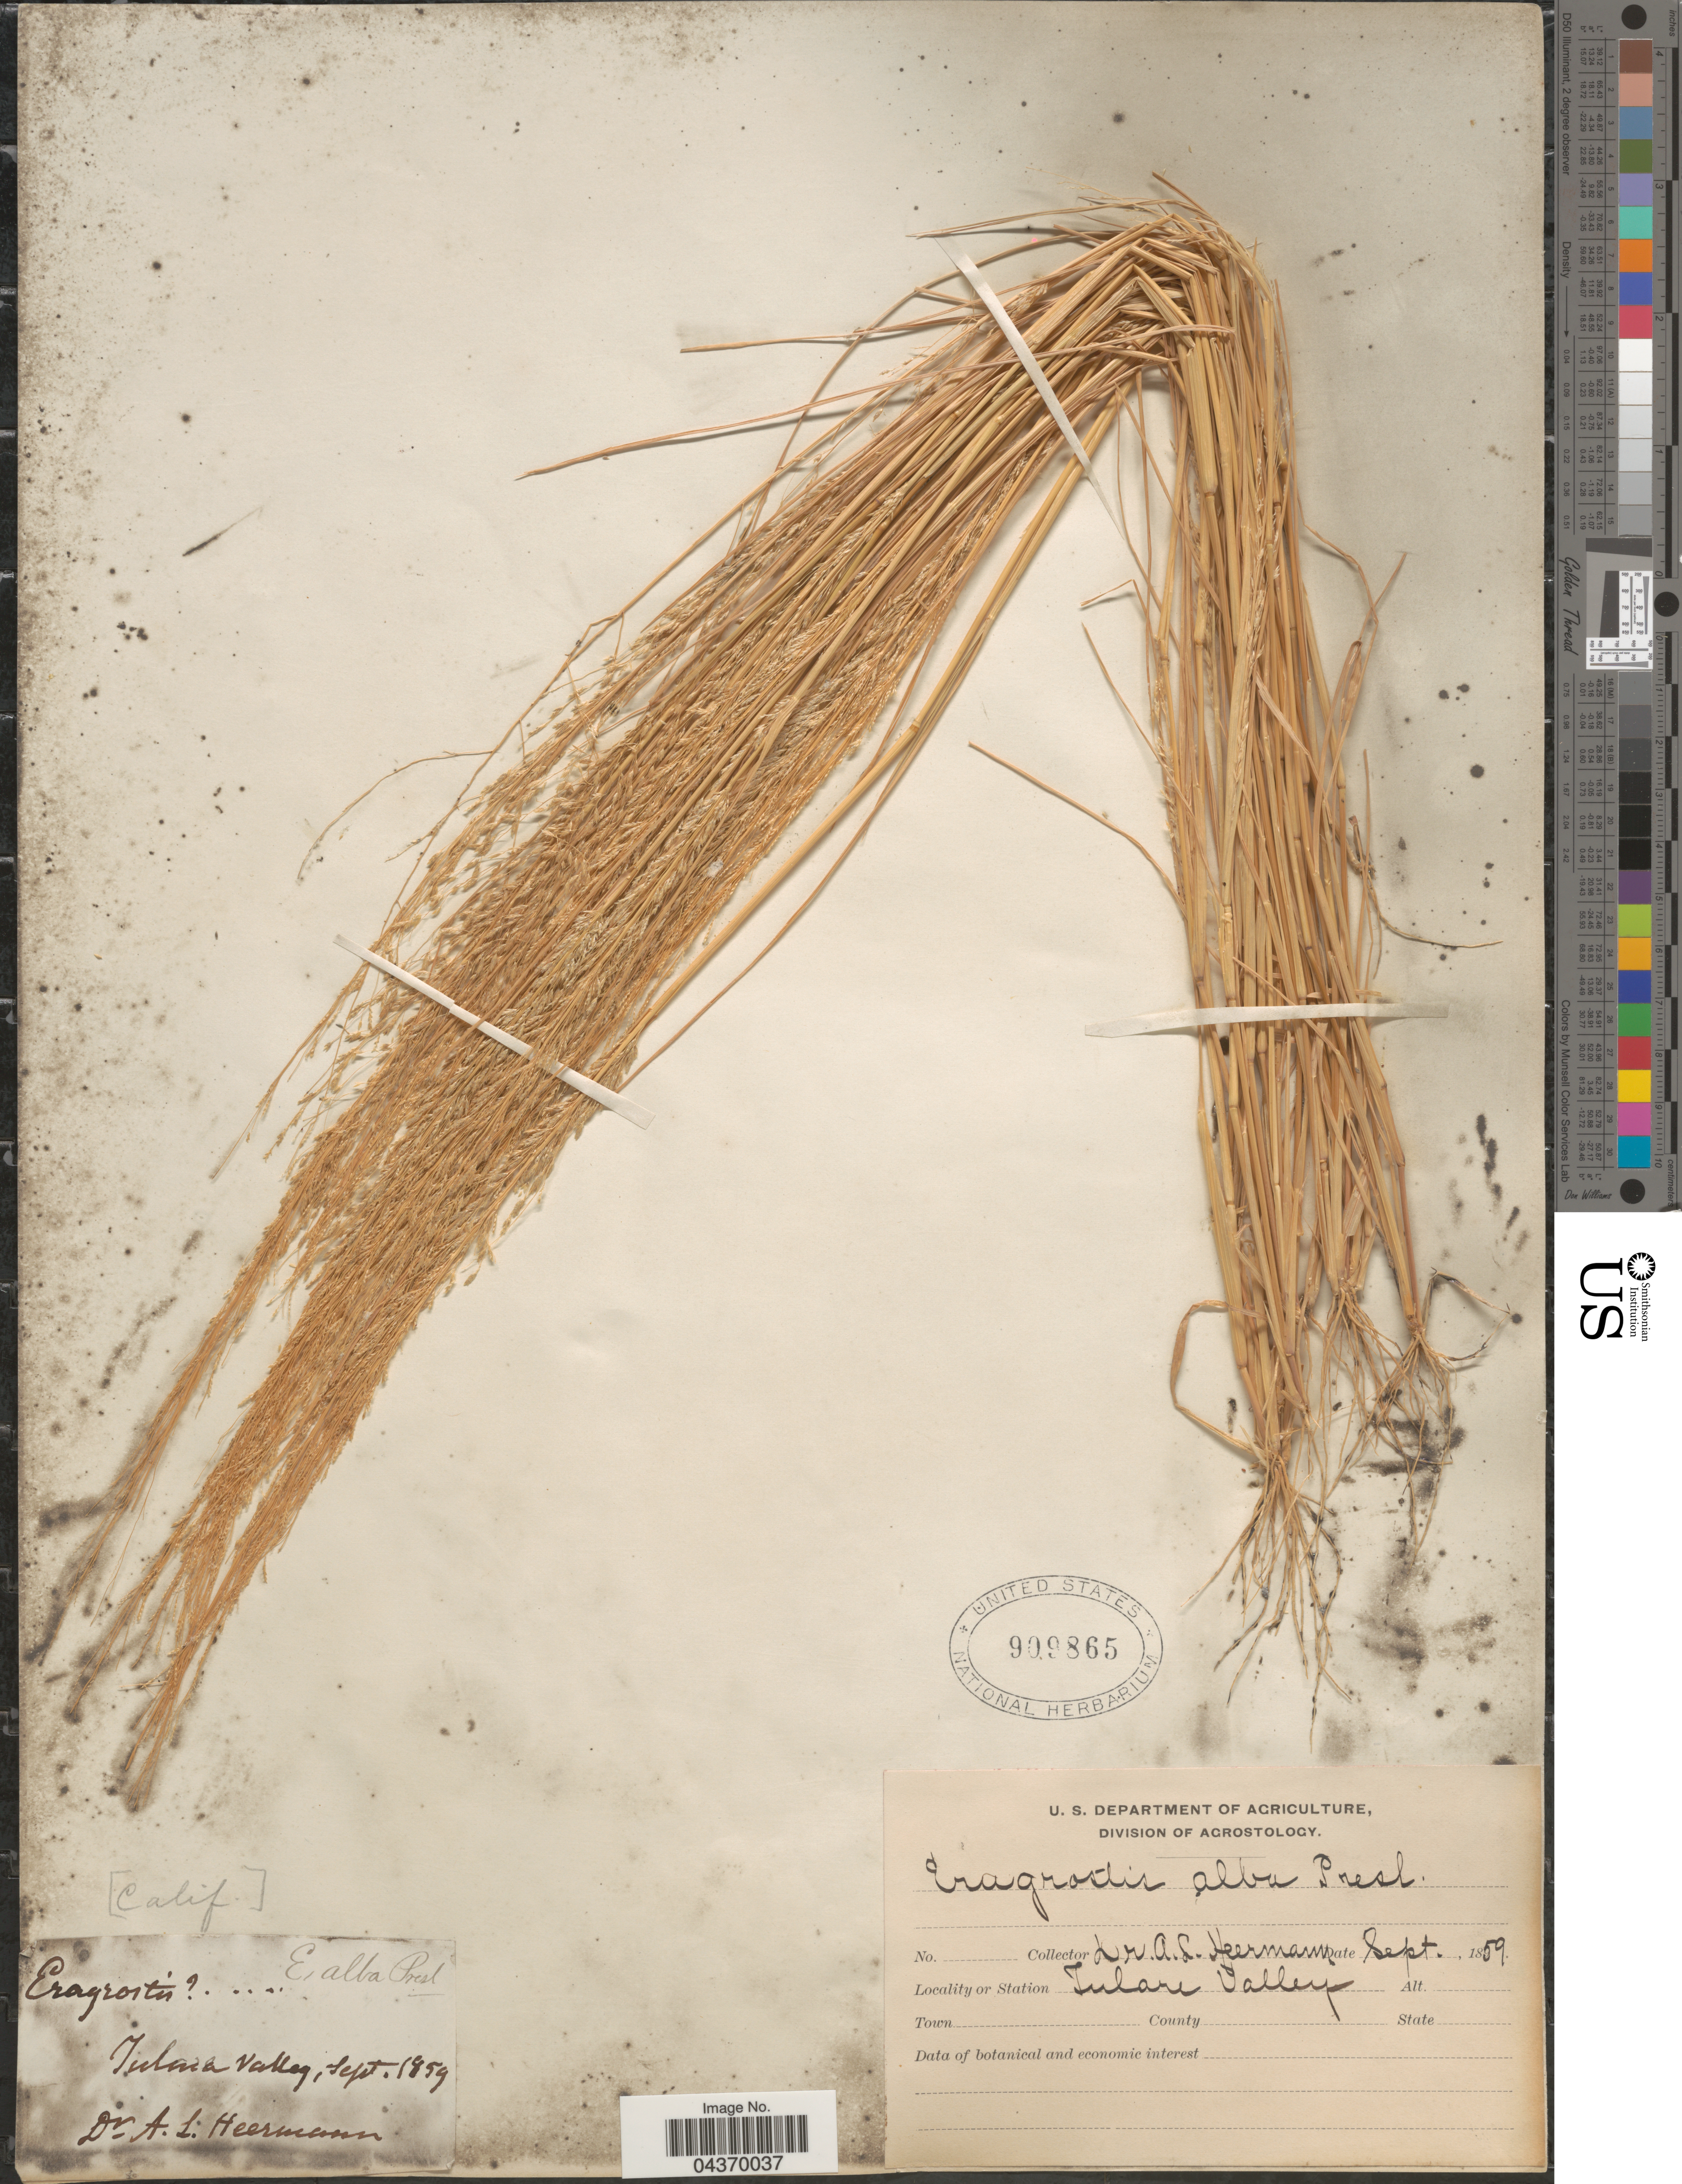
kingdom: Plantae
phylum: Tracheophyta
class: Liliopsida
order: Poales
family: Poaceae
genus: Eragrostis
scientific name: Eragrostis pectinacea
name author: (Michx.) Nees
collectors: A. Heermann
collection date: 1859-09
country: United States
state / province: California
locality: Tulare Valley.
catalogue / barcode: US 909865